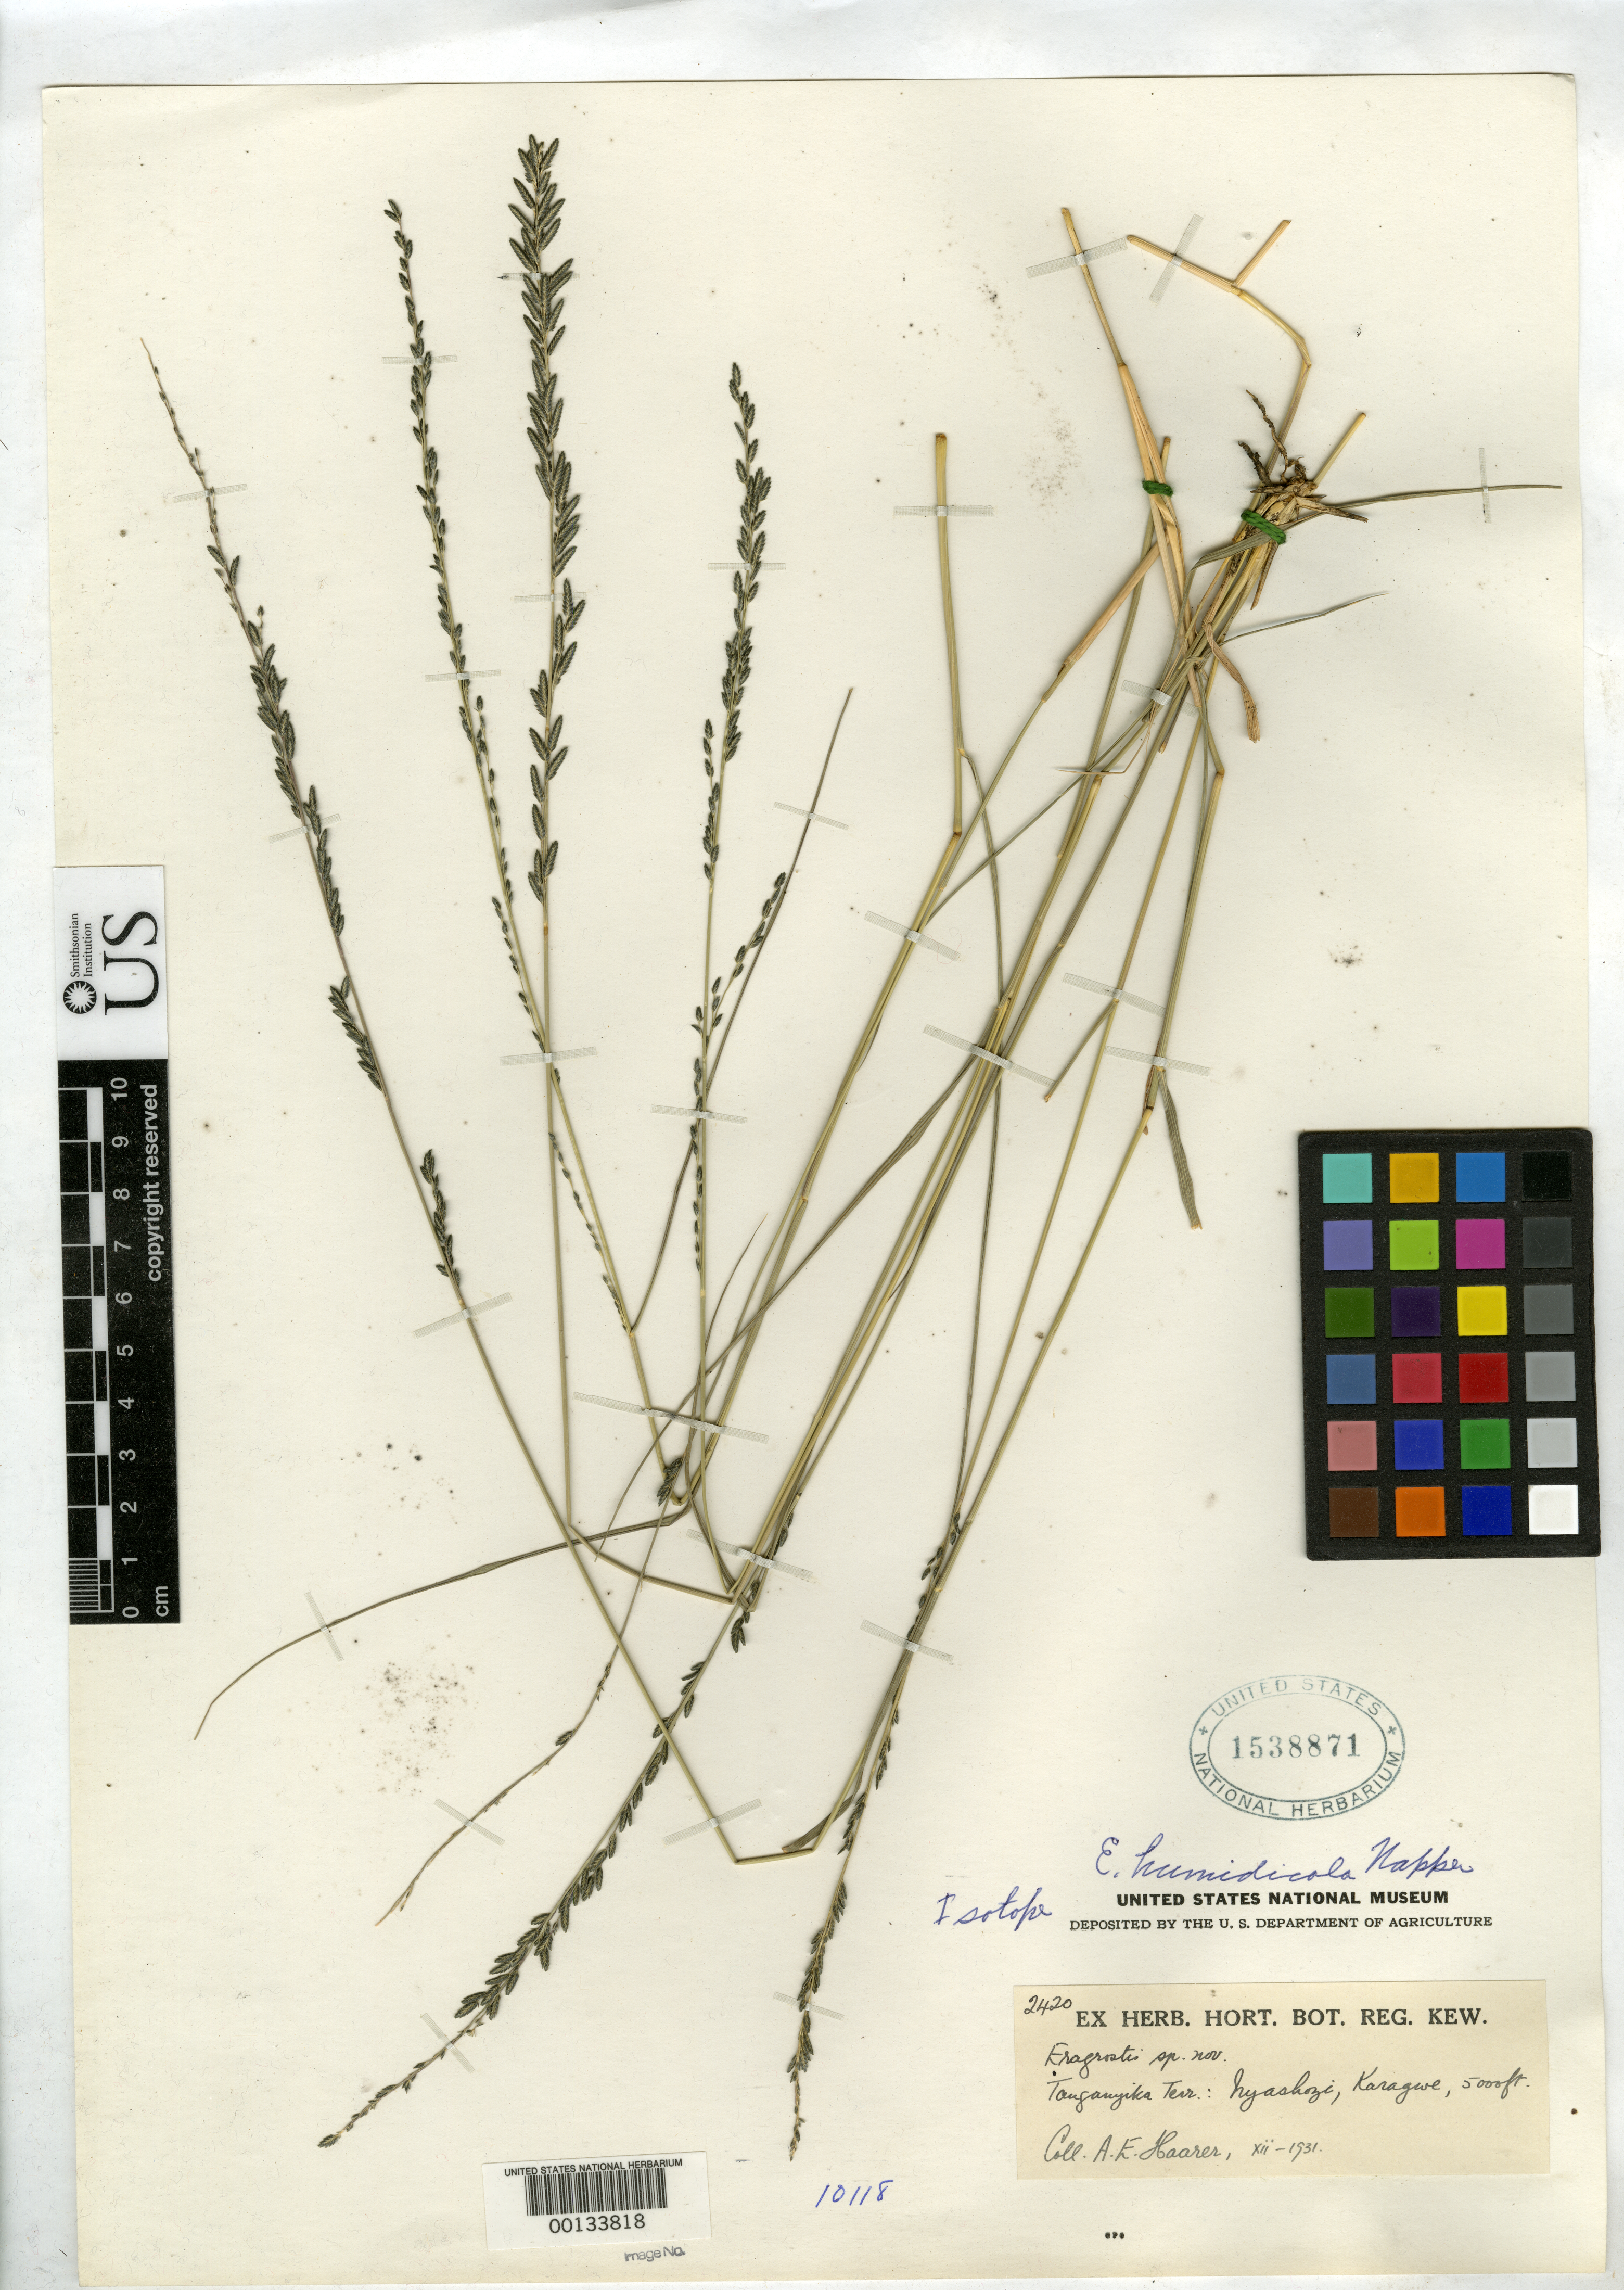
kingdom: Plantae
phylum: Tracheophyta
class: Liliopsida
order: Poales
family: Poaceae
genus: Eragrostis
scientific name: Eragrostis humidicola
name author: Napper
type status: Isotype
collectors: A. Haarer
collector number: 2420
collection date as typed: Dec 1931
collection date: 1931-12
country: Tanzania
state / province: Kagera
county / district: Bukoba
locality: Nyashozi, Karagwe; alt. 5000 ft.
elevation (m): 1524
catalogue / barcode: US 1538871